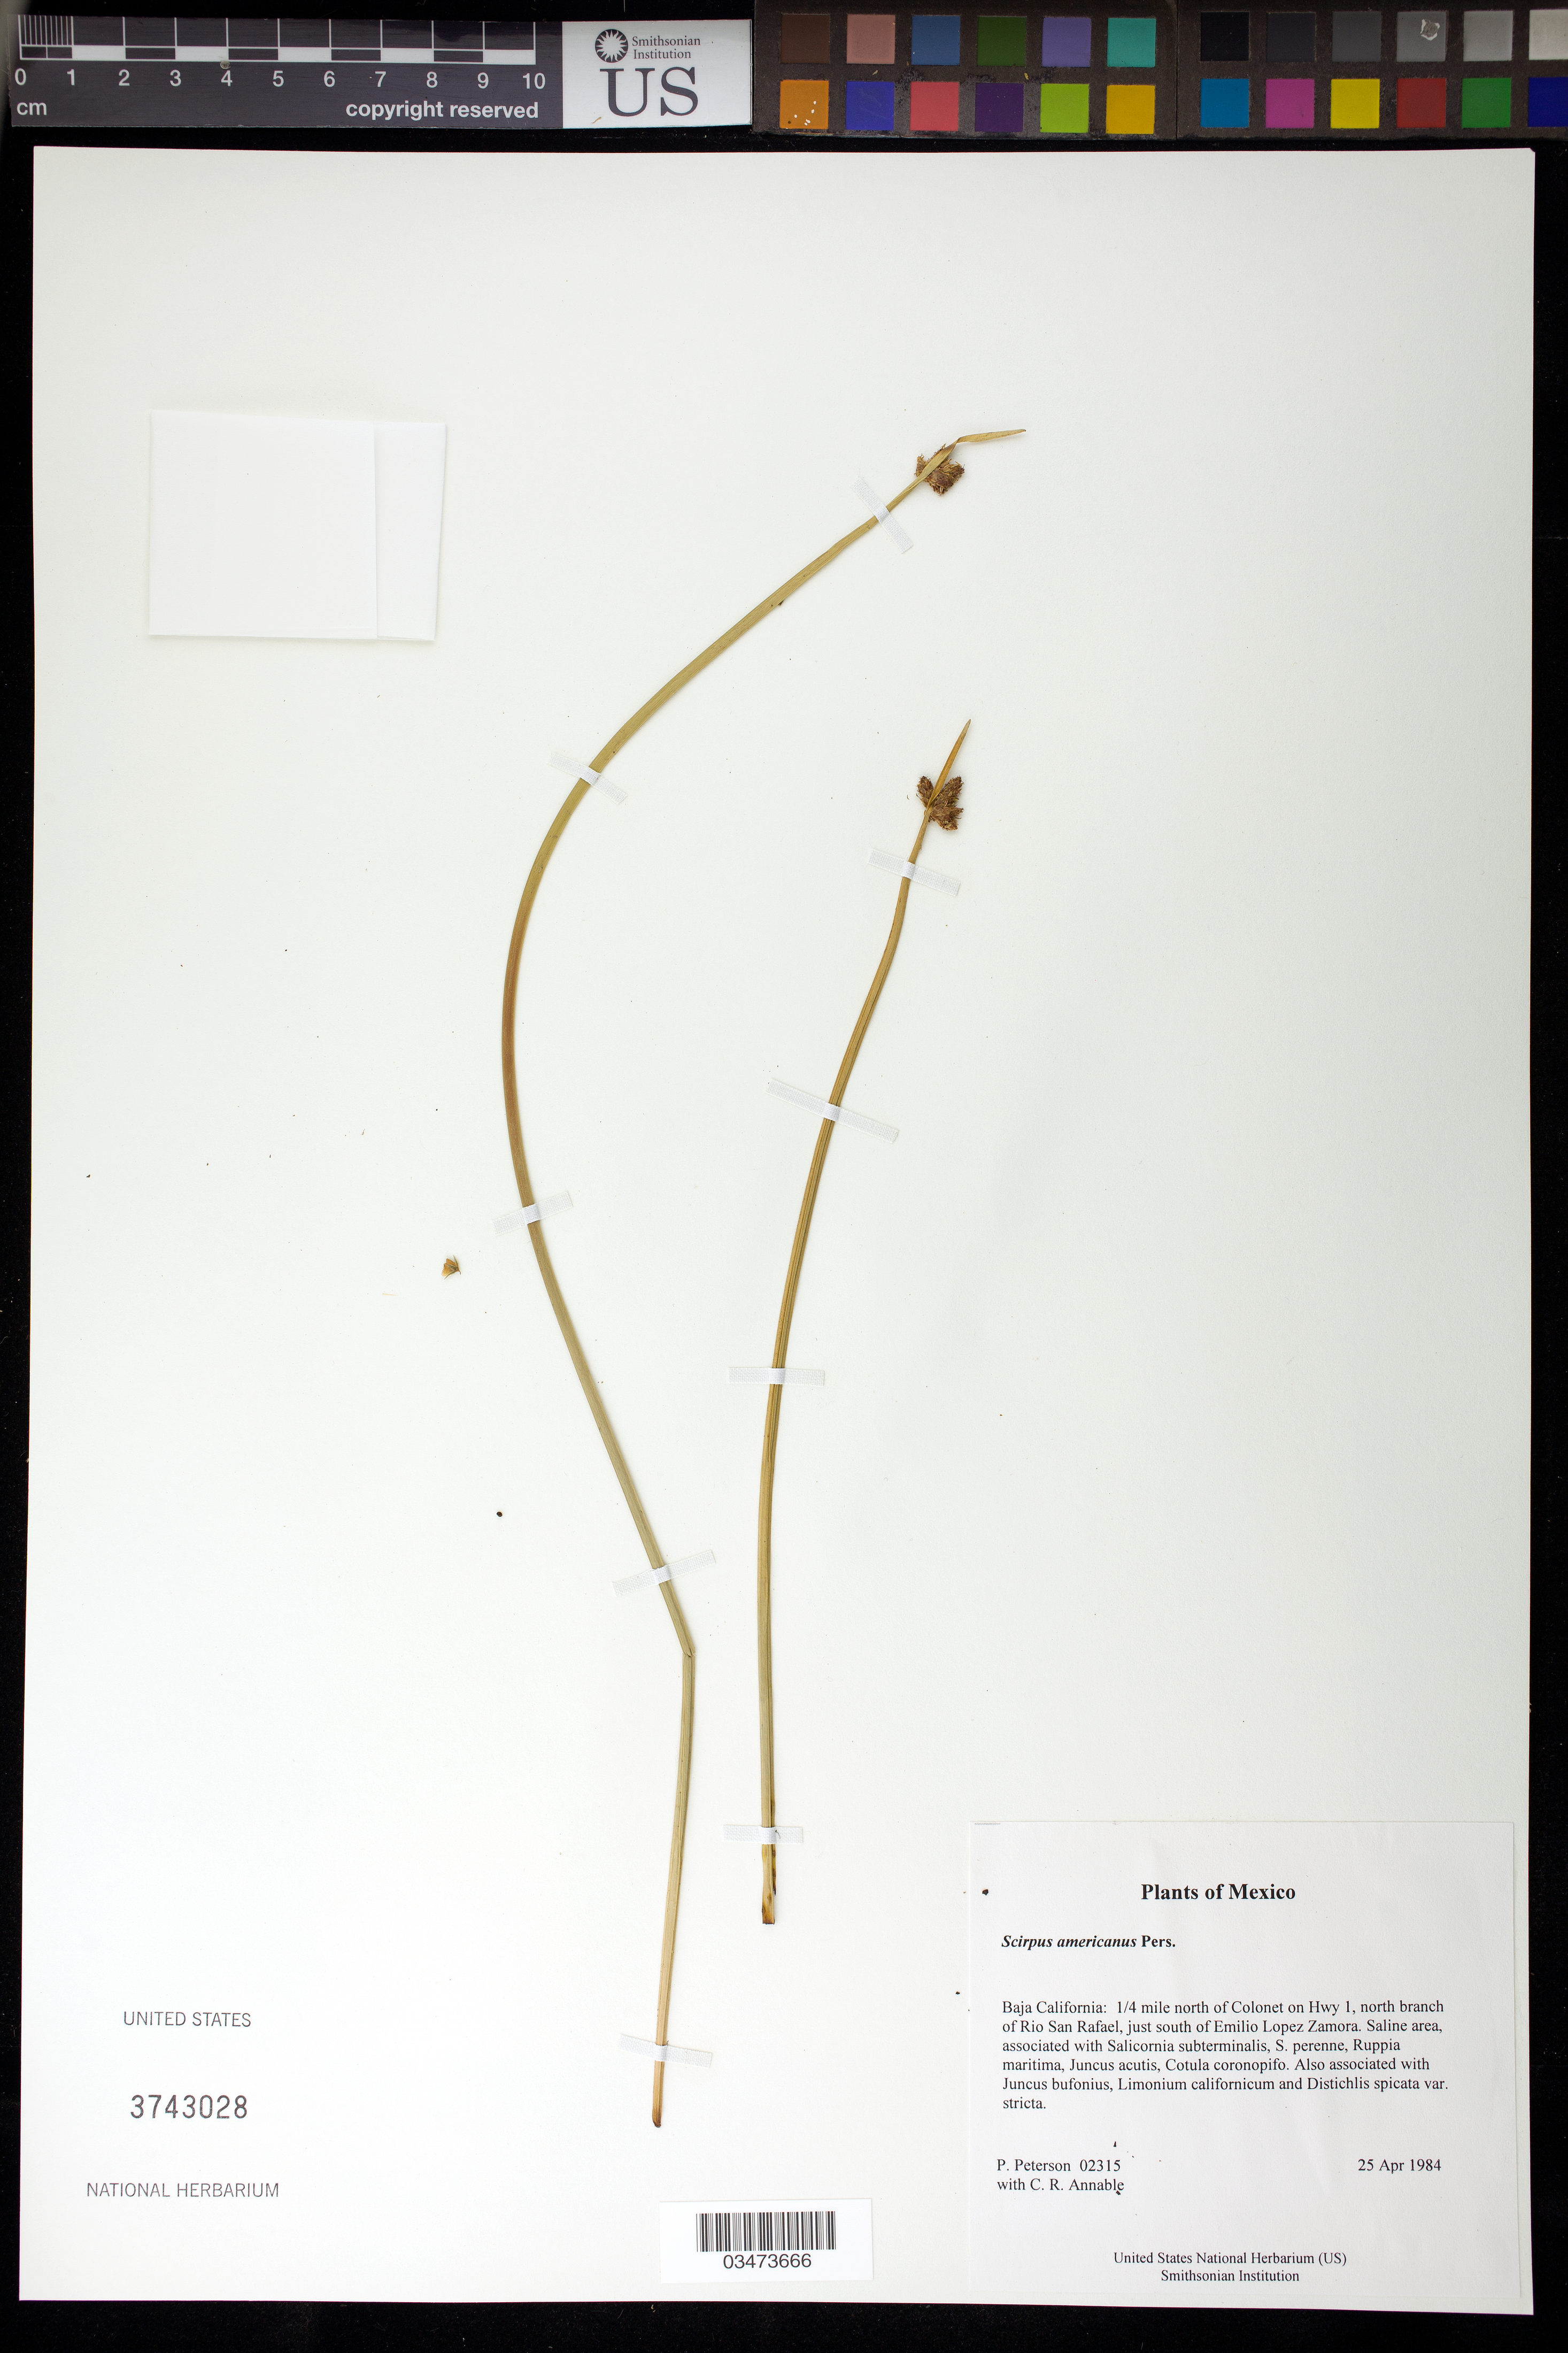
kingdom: Plantae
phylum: Tracheophyta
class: Liliopsida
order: Poales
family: Cyperaceae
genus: Schoenoplectus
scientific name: Schoenoplectus americanus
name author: (Pers.) Volkart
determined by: Strong, Mark T., (BOT), Smithsonian Institution - National Museum of Natural History (UNITED STATES)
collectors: P. M. Peterson & C. R. Annable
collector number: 02315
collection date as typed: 25 Apr 1984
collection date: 1984-04-25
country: Mexico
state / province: Baja California Norte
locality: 1/4 mile north of Colonet on Hwy 1, north branch of Rio San Rafael, just south of Emilio Lopez Zamora.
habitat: Saline area, associated with Salicornia subterminalis, S. perenne, Ruppia maritima, Juncus acutis, Cotula coronopifo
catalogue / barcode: US 3743028